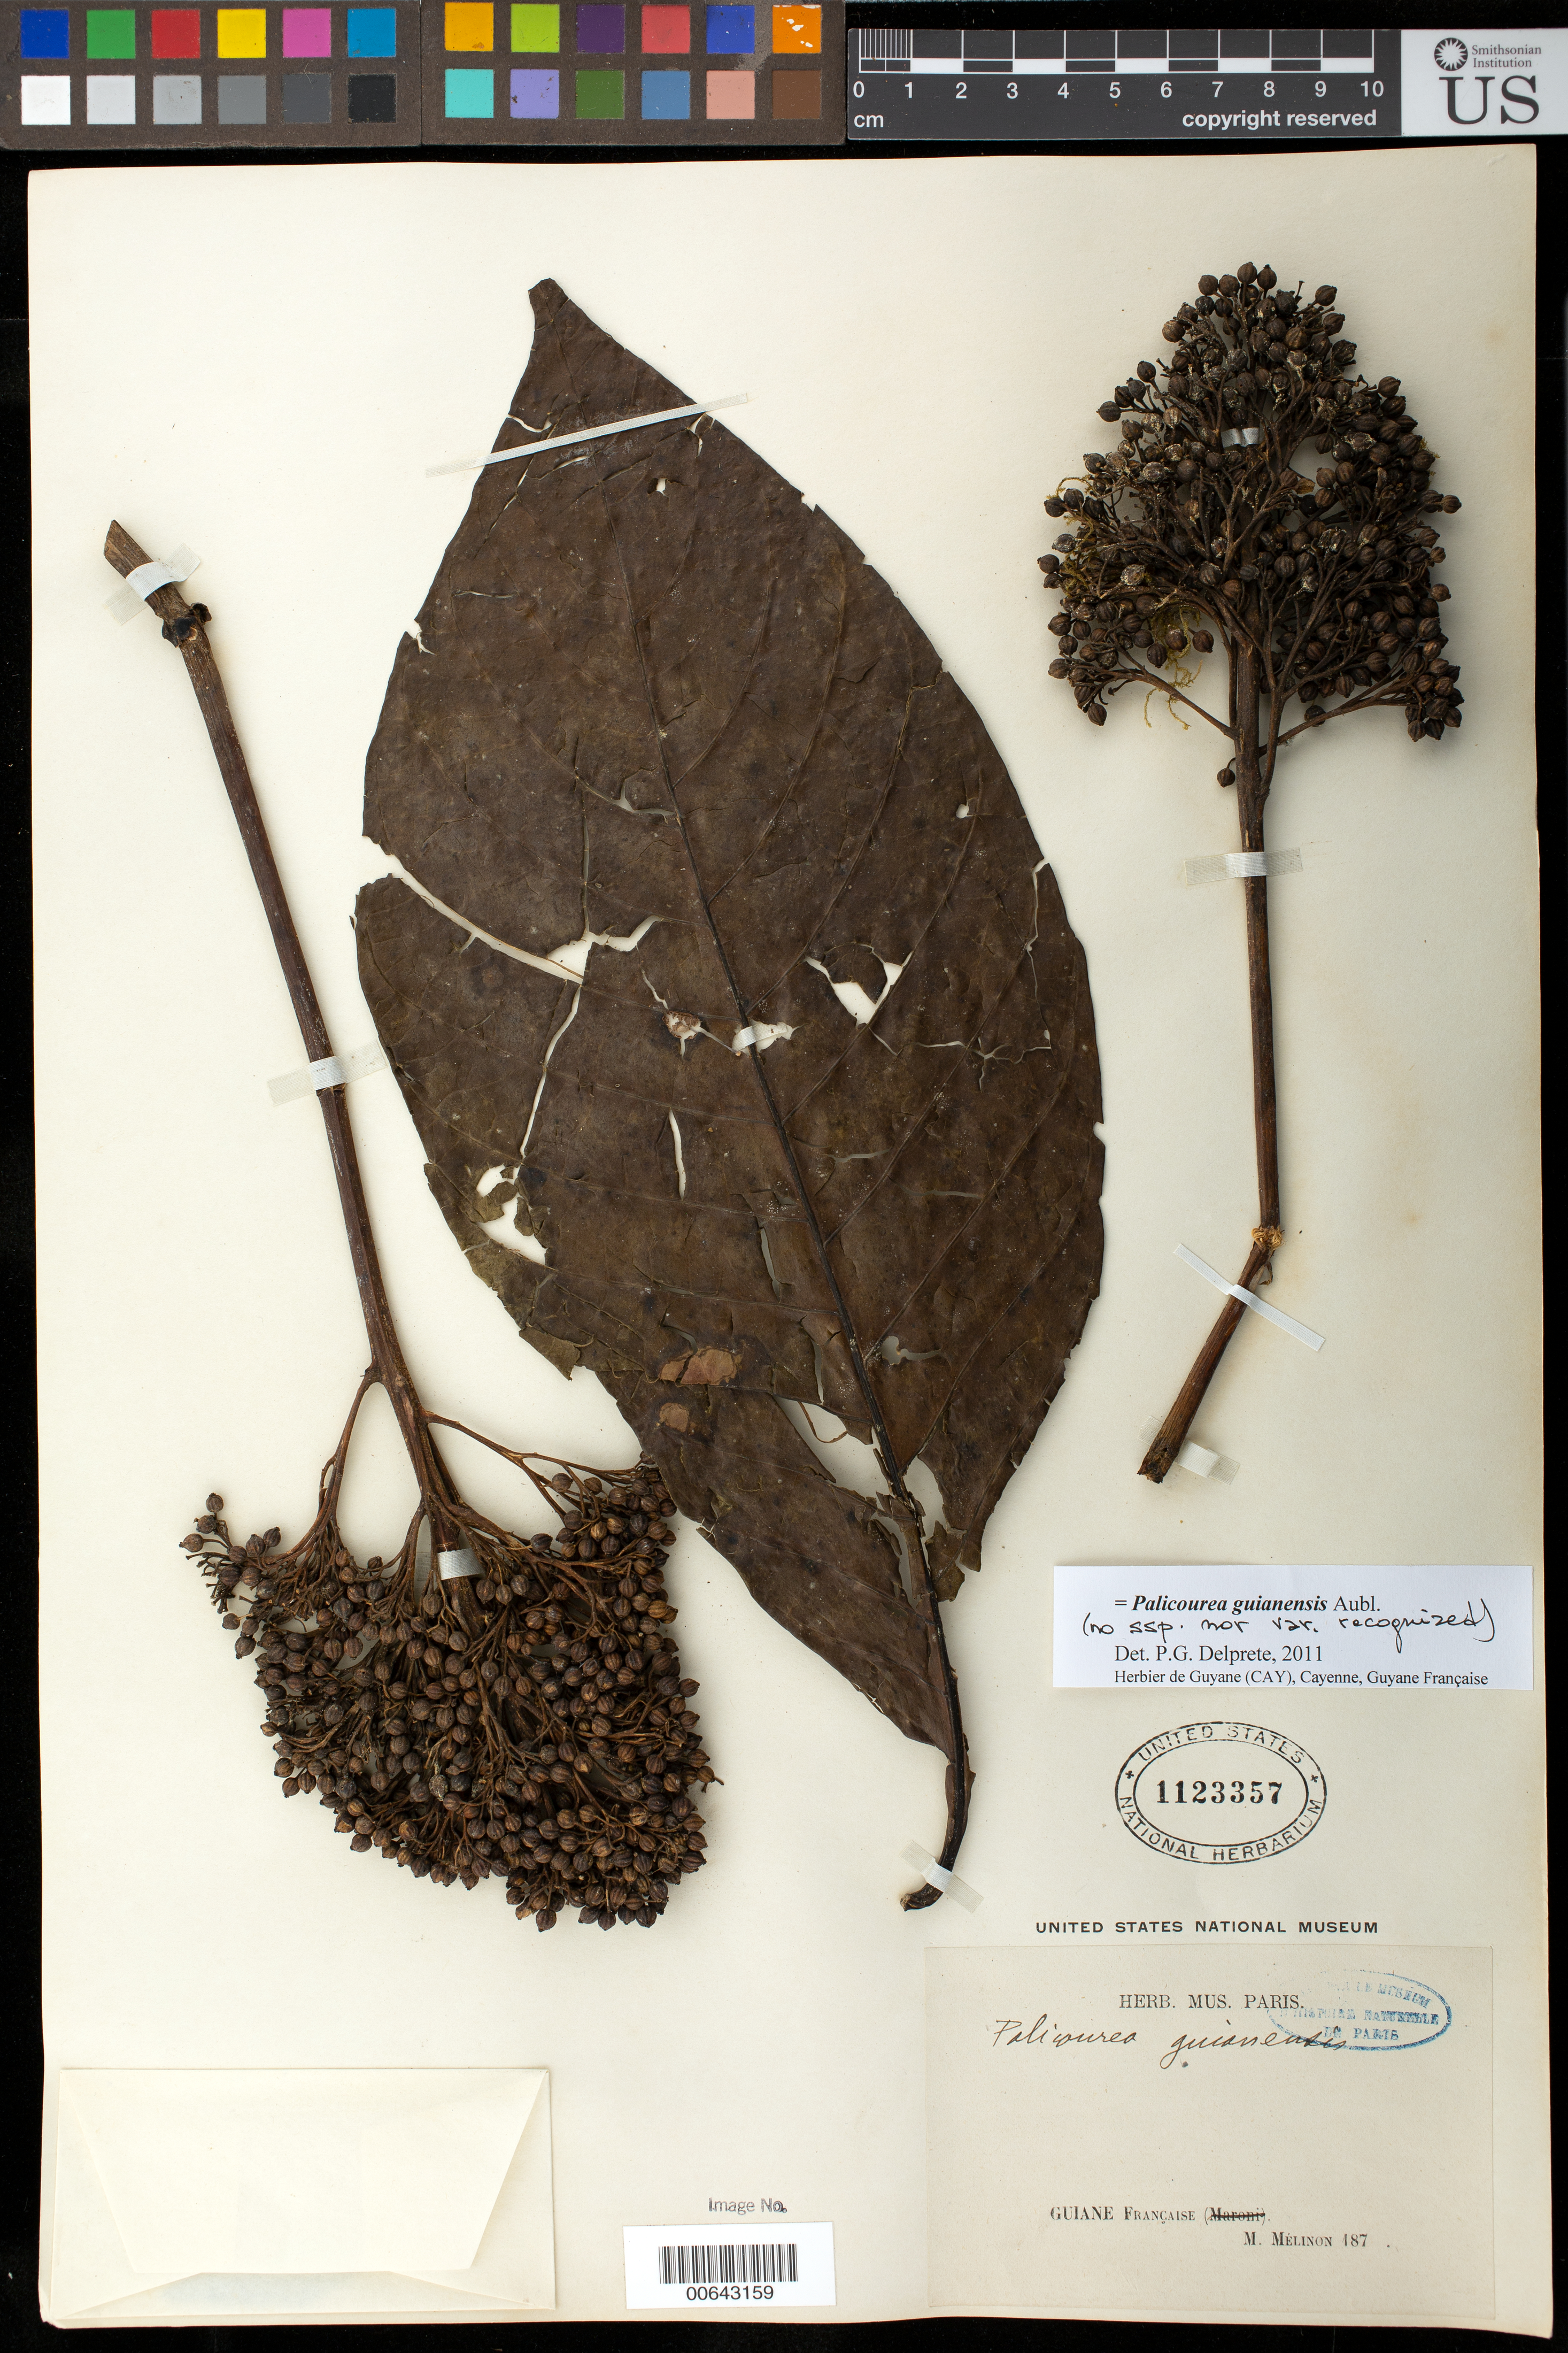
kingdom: Plantae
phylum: Tracheophyta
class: Magnoliopsida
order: Gentianales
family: Rubiaceae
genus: Palicourea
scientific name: Palicourea guianensis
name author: Aubl.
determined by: Delprete, P. G., Herb. de Guyane Cay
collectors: E. Mélinon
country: French Guiana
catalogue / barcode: US 1123357